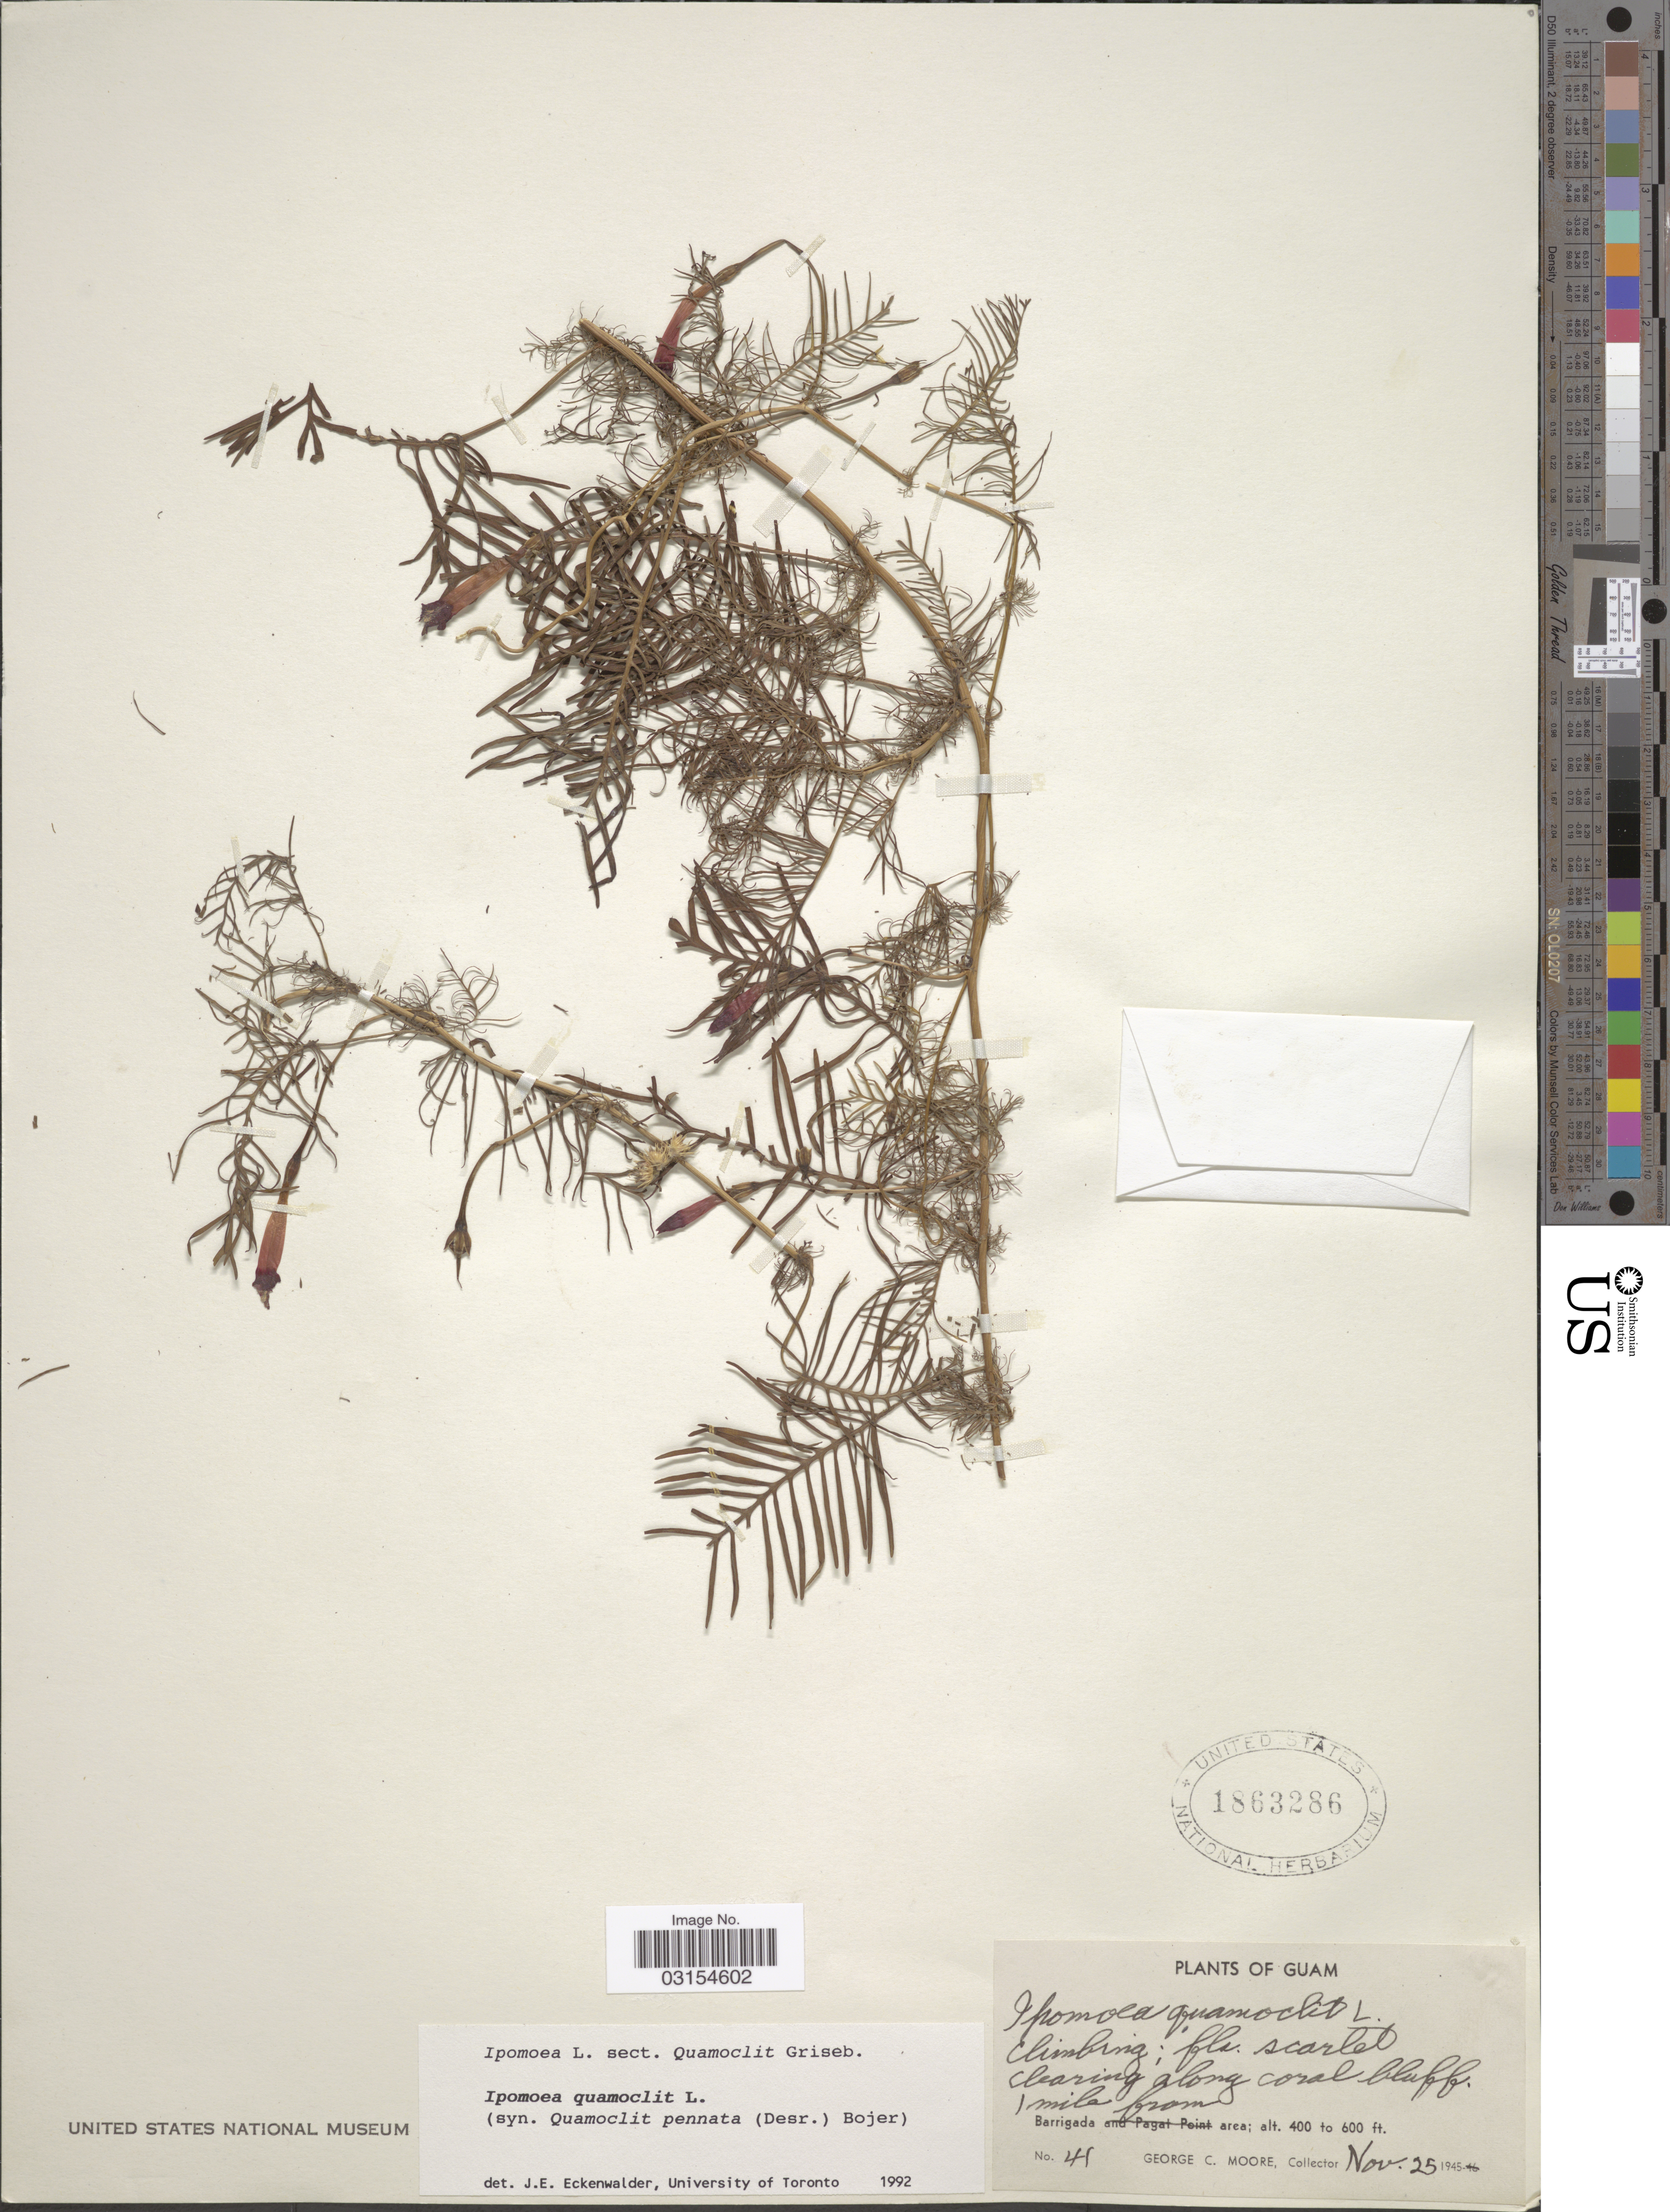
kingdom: Plantae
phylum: Tracheophyta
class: Magnoliopsida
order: Solanales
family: Convolvulaceae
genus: Ipomoea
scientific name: Ipomoea quamoclit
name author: L.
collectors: G. C. Moore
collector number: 41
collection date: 1945-11-25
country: Guam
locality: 1 mile from Barrigada.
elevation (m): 122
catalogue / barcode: US 1863286